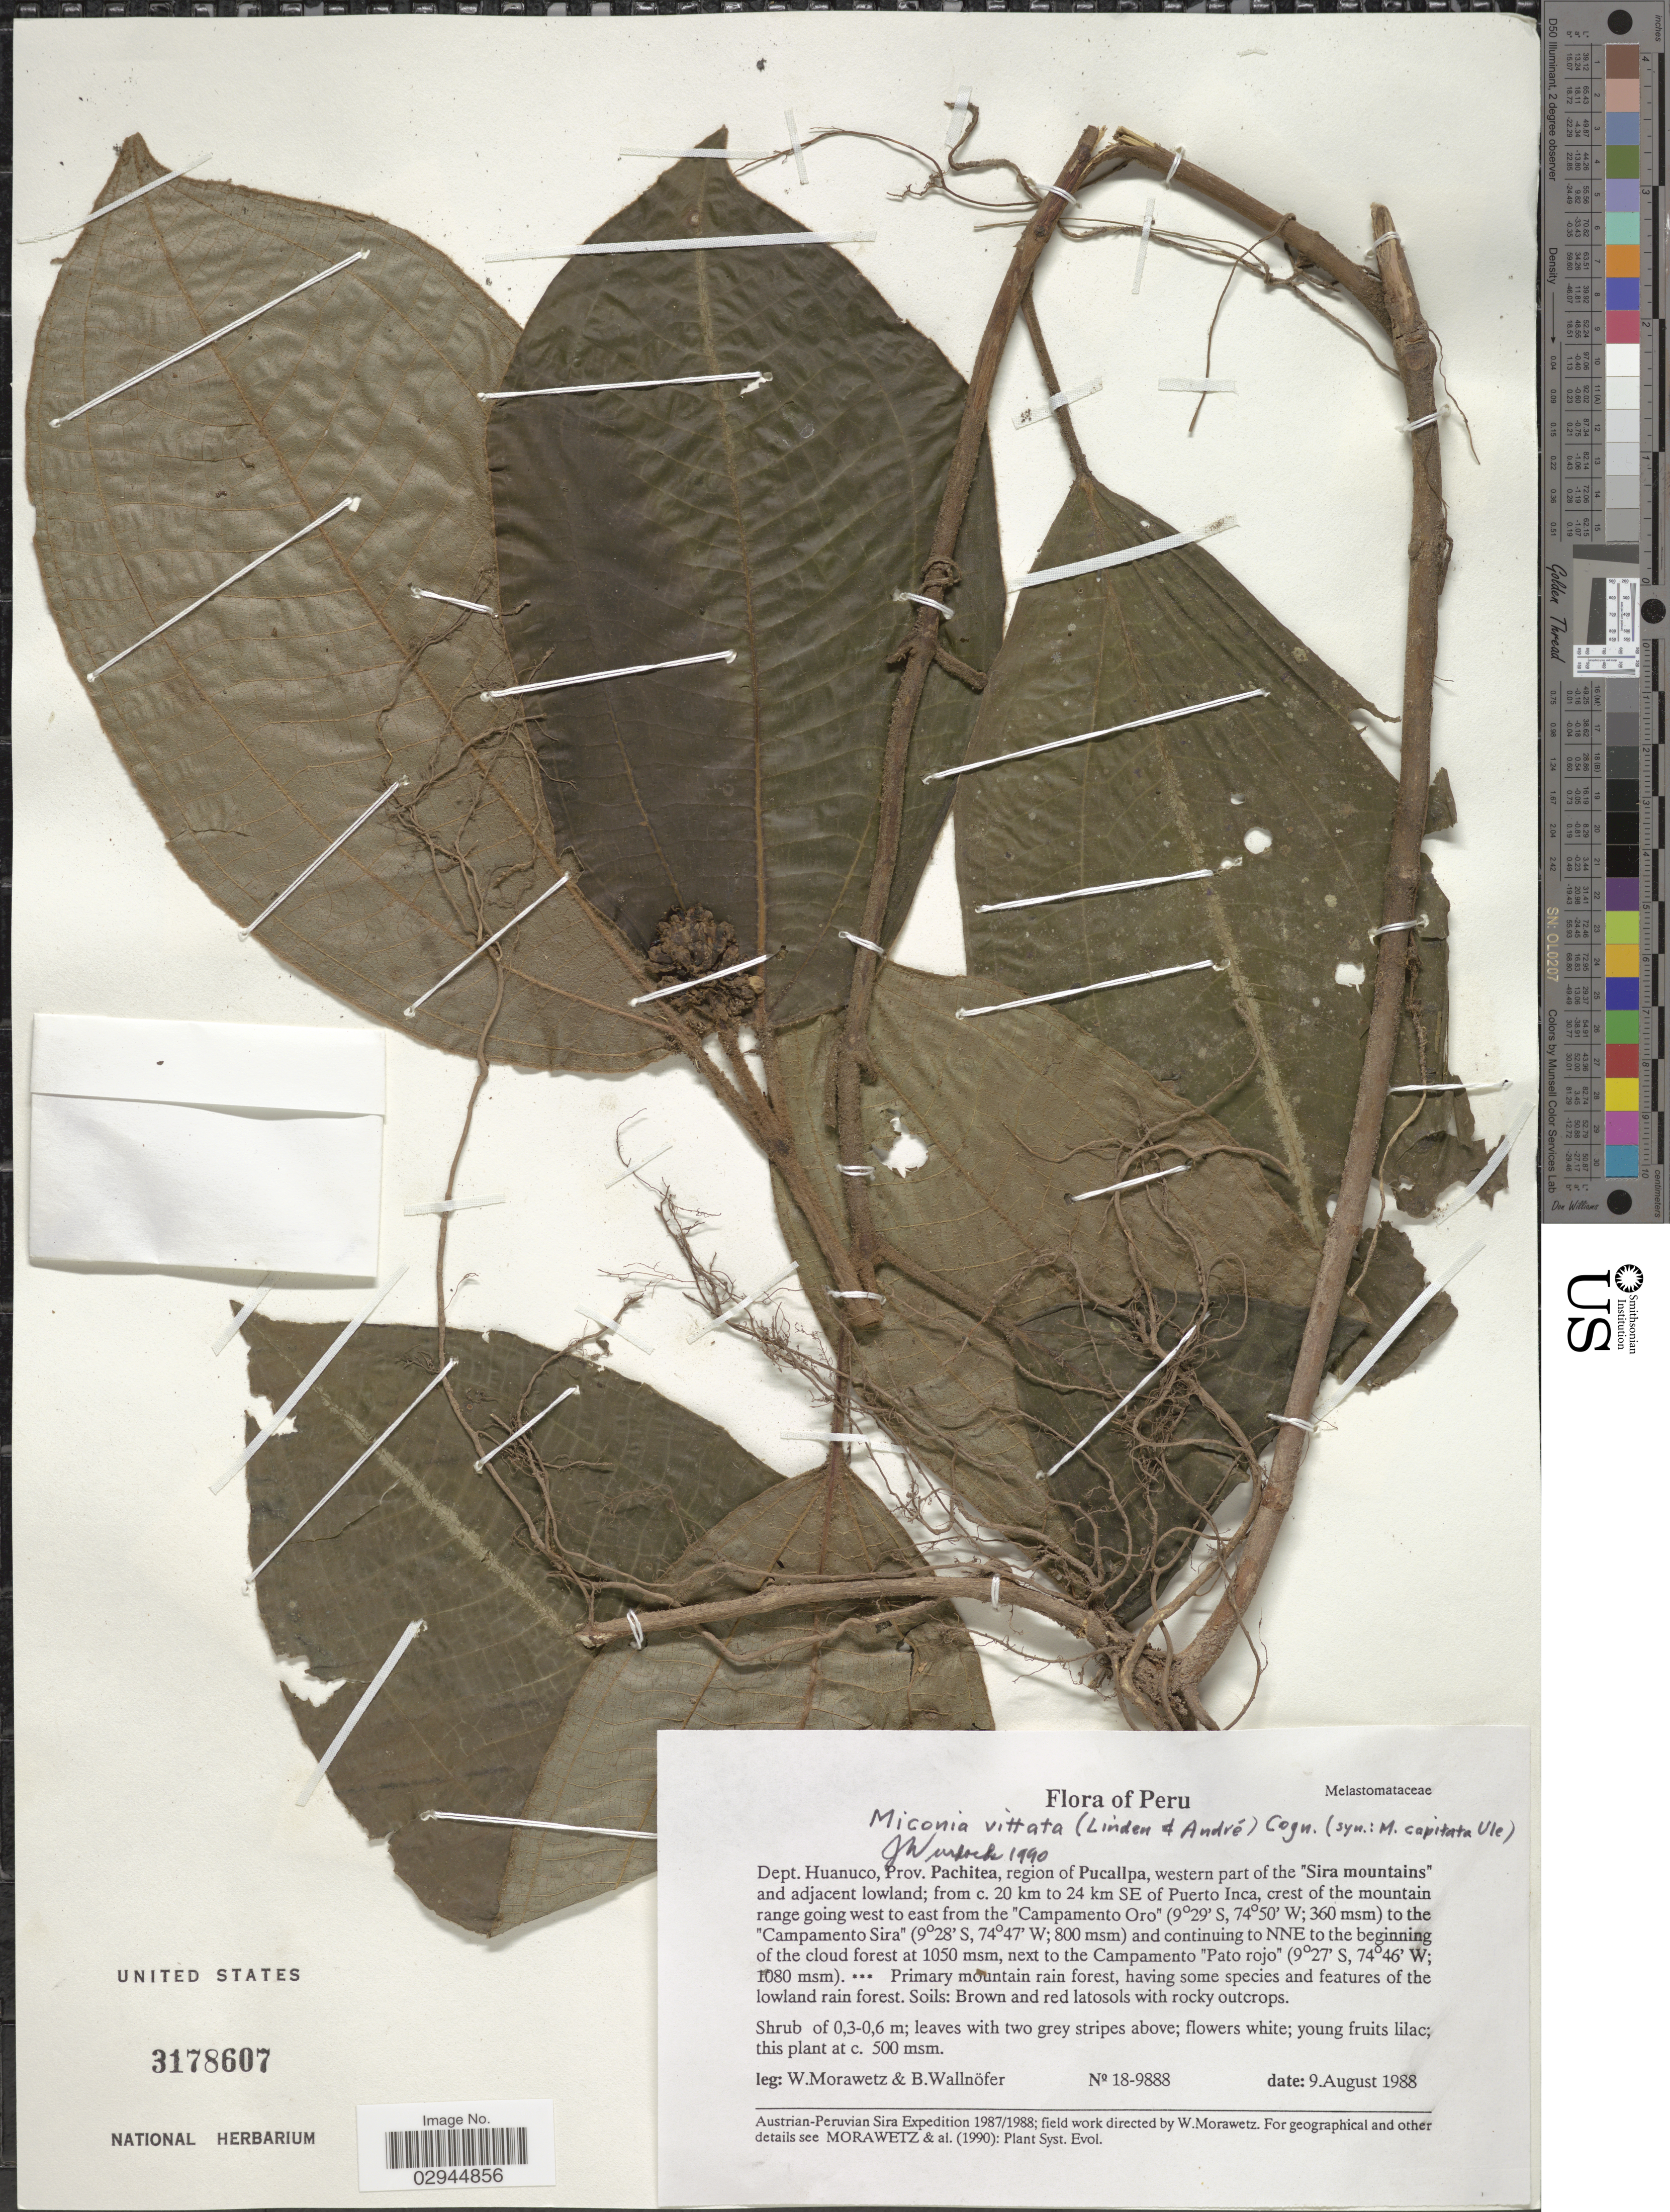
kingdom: Plantae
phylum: Tracheophyta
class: Magnoliopsida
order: Myrtales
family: Melastomataceae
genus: Miconia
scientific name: Miconia vittata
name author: (Linden & André) Cogn.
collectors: W. Morawetz & B. Wallnöfer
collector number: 18-9888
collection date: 1988-08-09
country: Peru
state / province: Huánuco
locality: Dept. Huanuco, Prov. Pachitea, region of Pucallpa, western part of the "Sira mountains" and adjacent lowland; from c. 20 km to 24 km SE of Puerto Inca, crest of the mountain range going west to east from the "Campamento Oro" to the "Campamento Sira"and continuing to NNE to the beginning of the cloud forest, next to the Campamento "Pato rojo".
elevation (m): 500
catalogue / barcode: US 3178607